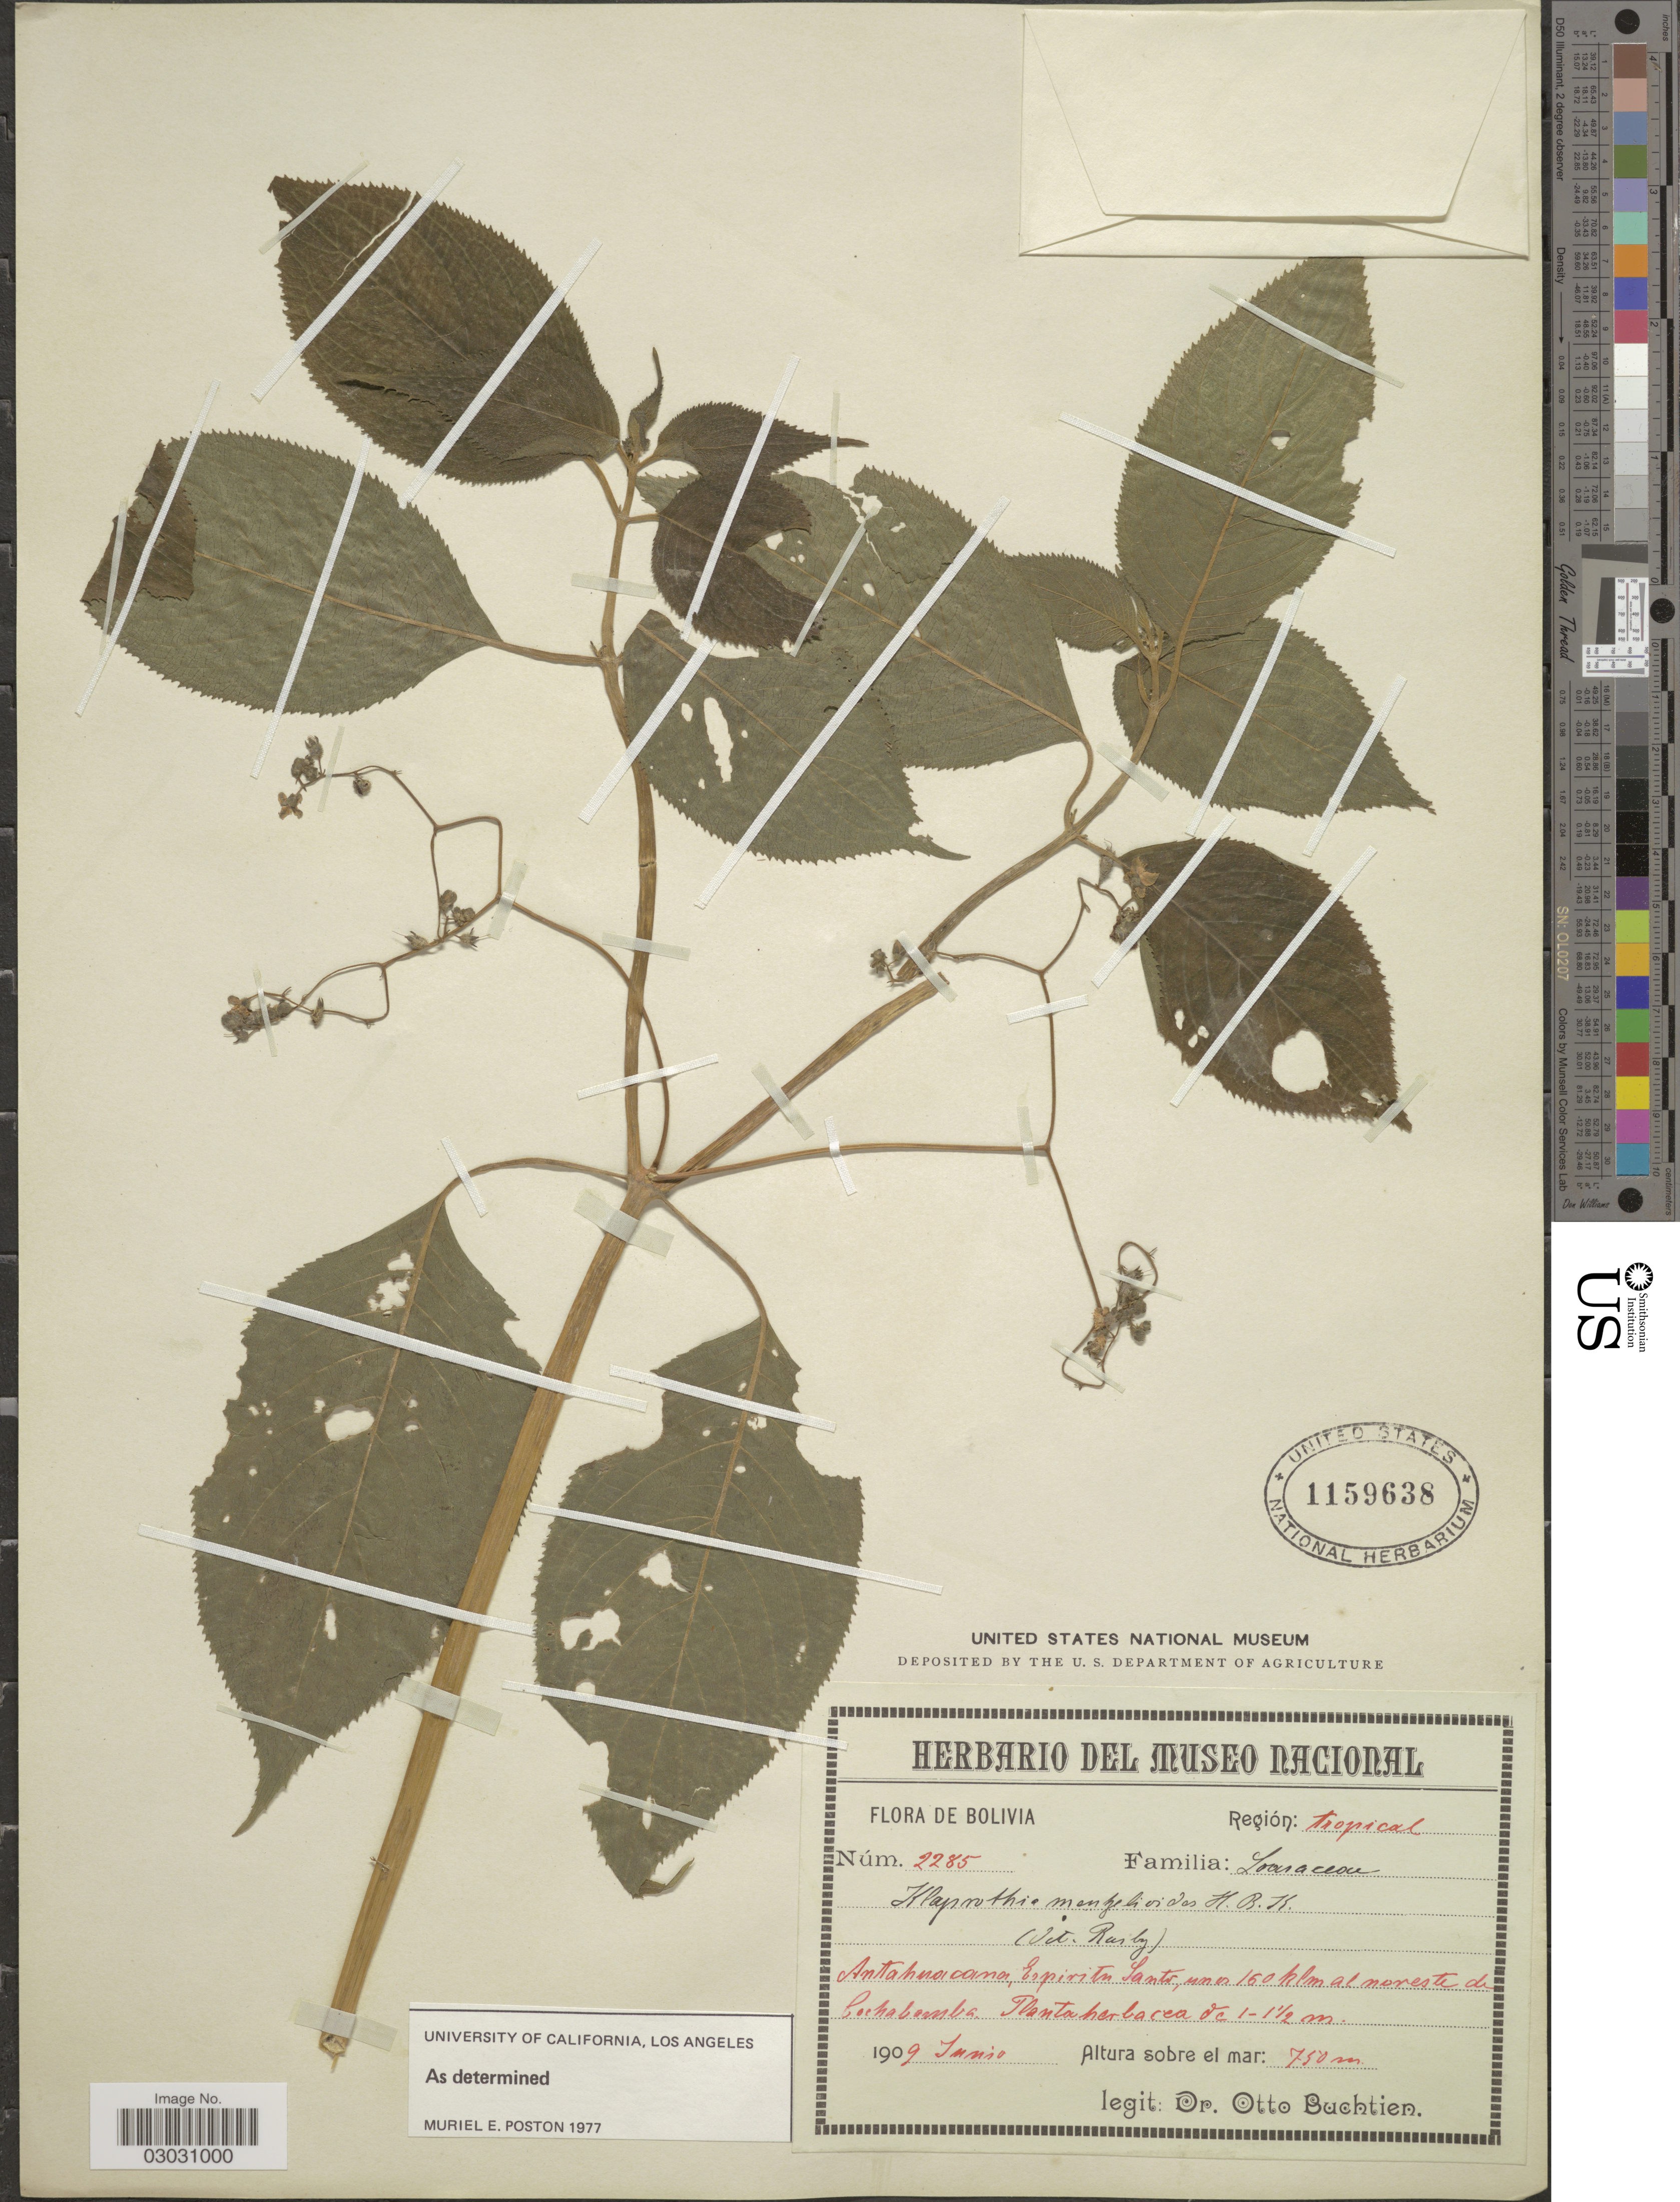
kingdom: Plantae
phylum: Tracheophyta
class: Magnoliopsida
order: Cornales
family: Loasaceae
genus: Klaprothia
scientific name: Klaprothia mentzelioides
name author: Kunth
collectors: O. Buchtien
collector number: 2285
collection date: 1909-06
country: Bolivia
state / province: Cochabamba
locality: Región: tropical, Antahuacana, Espiritu Santo, unos 150 klm al noreste de Cochabamba.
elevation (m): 750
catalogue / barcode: US 1159638